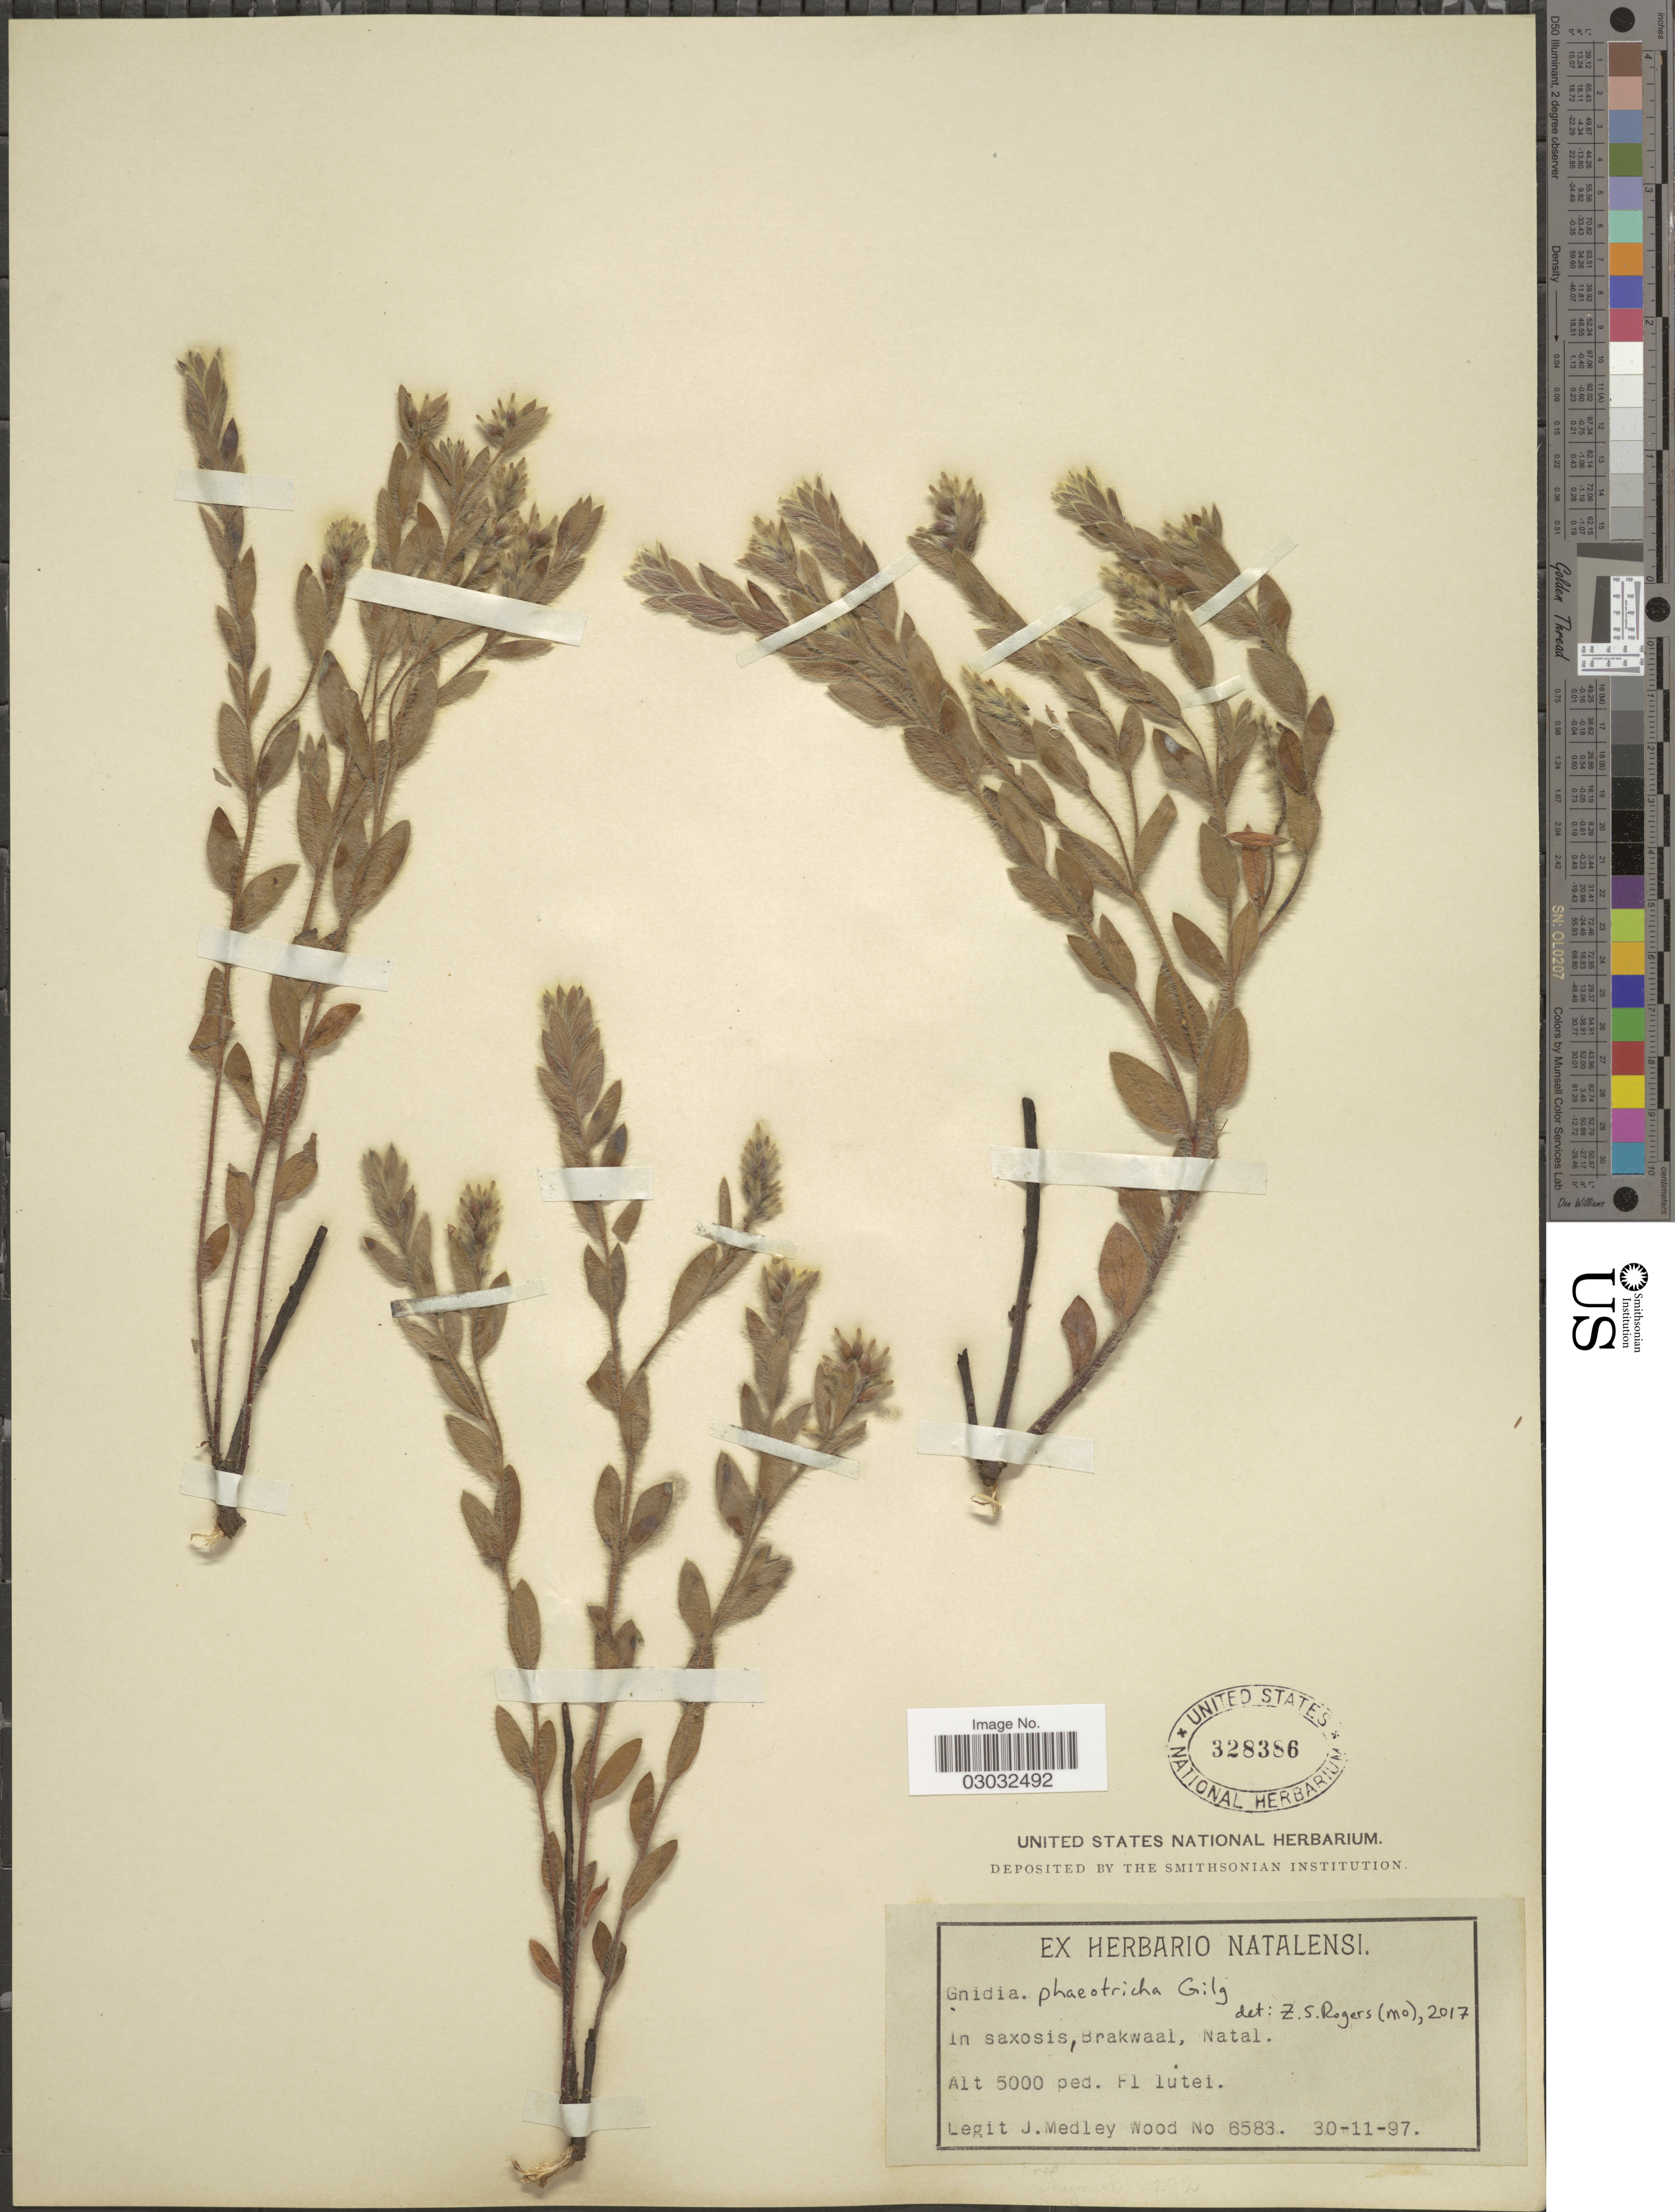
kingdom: Plantae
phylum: Tracheophyta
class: Magnoliopsida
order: Malvales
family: Thymelaeaceae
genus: Gnidia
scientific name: Gnidia phaeotricha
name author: Gilg in Kuntze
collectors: J. M. Wood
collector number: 6583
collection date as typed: Transcribed d/m/y: 30/11/97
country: South Africa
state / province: KwaZulu-Natal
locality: In saxosis, Brakwaal, Natal.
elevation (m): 1524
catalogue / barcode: US 328386